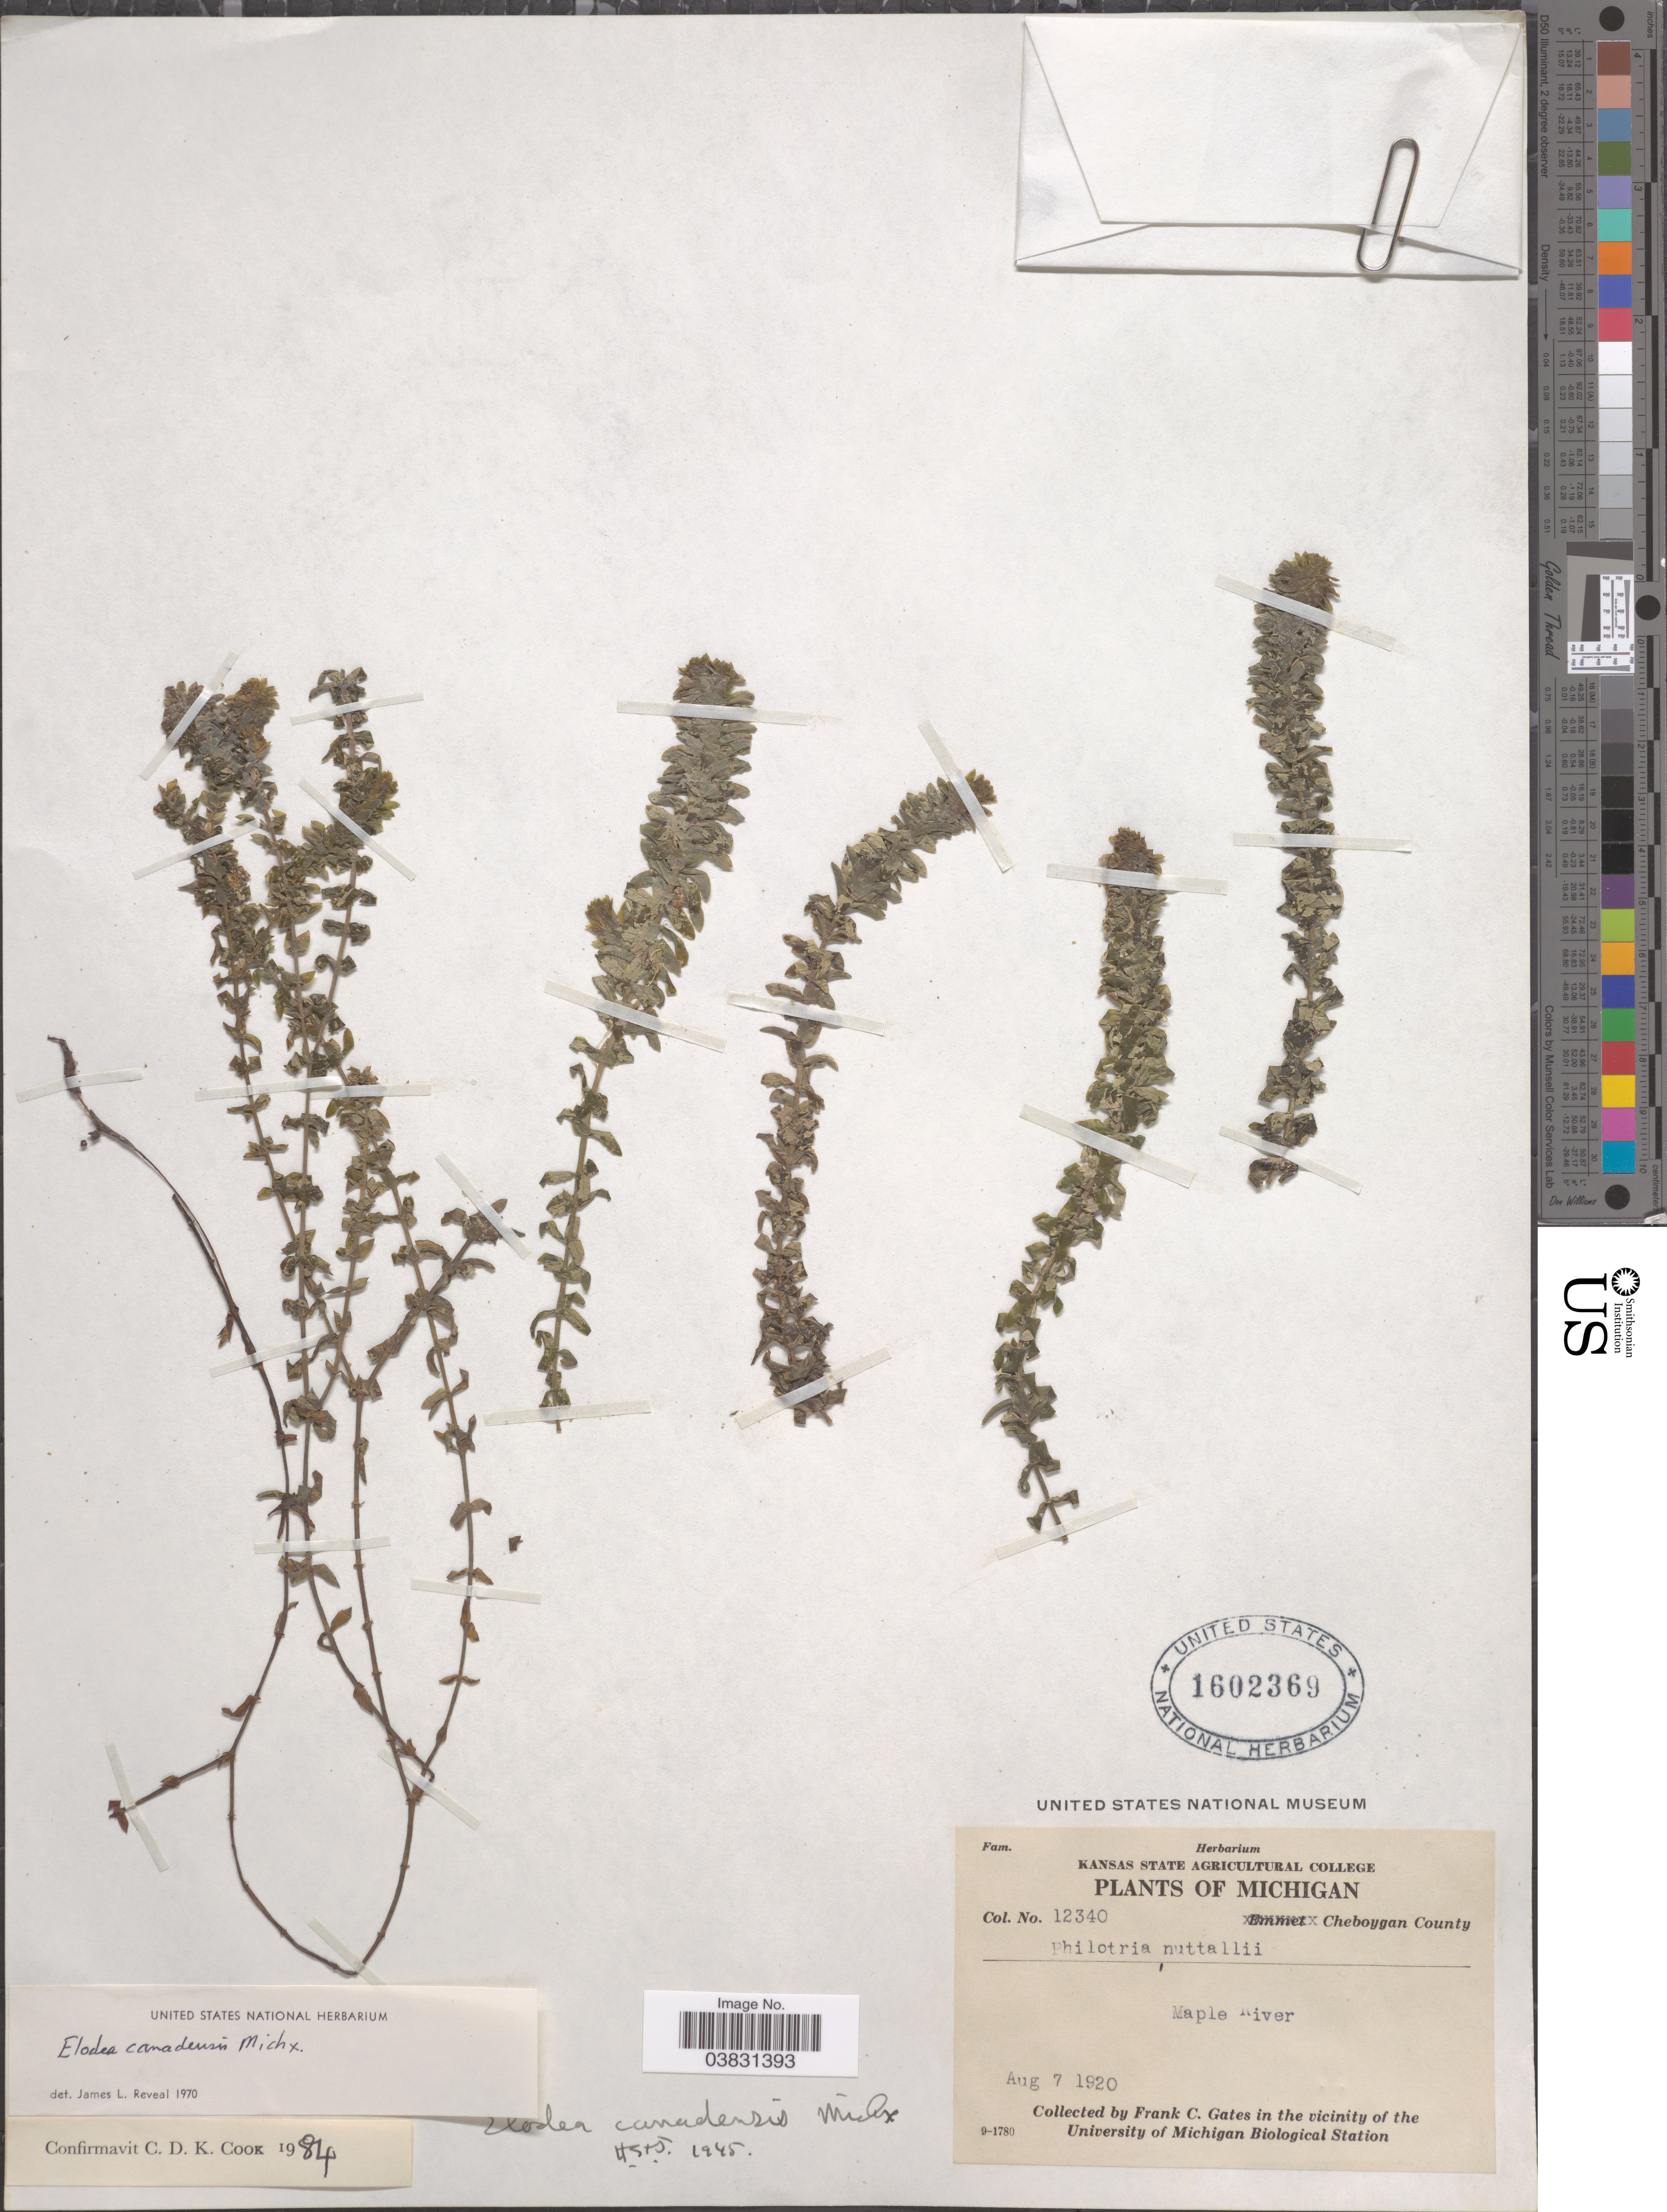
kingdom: Plantae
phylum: Tracheophyta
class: Liliopsida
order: Alismatales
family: Hydrocharitaceae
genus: Elodea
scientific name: Elodea canadensis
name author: Michx.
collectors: F. C. Gates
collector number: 12340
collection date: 1920-08-07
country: United States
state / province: Michigan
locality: Cheboygan County. Maple River. In the vicinity of the University of Michigan Biological Station.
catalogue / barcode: US 1602369